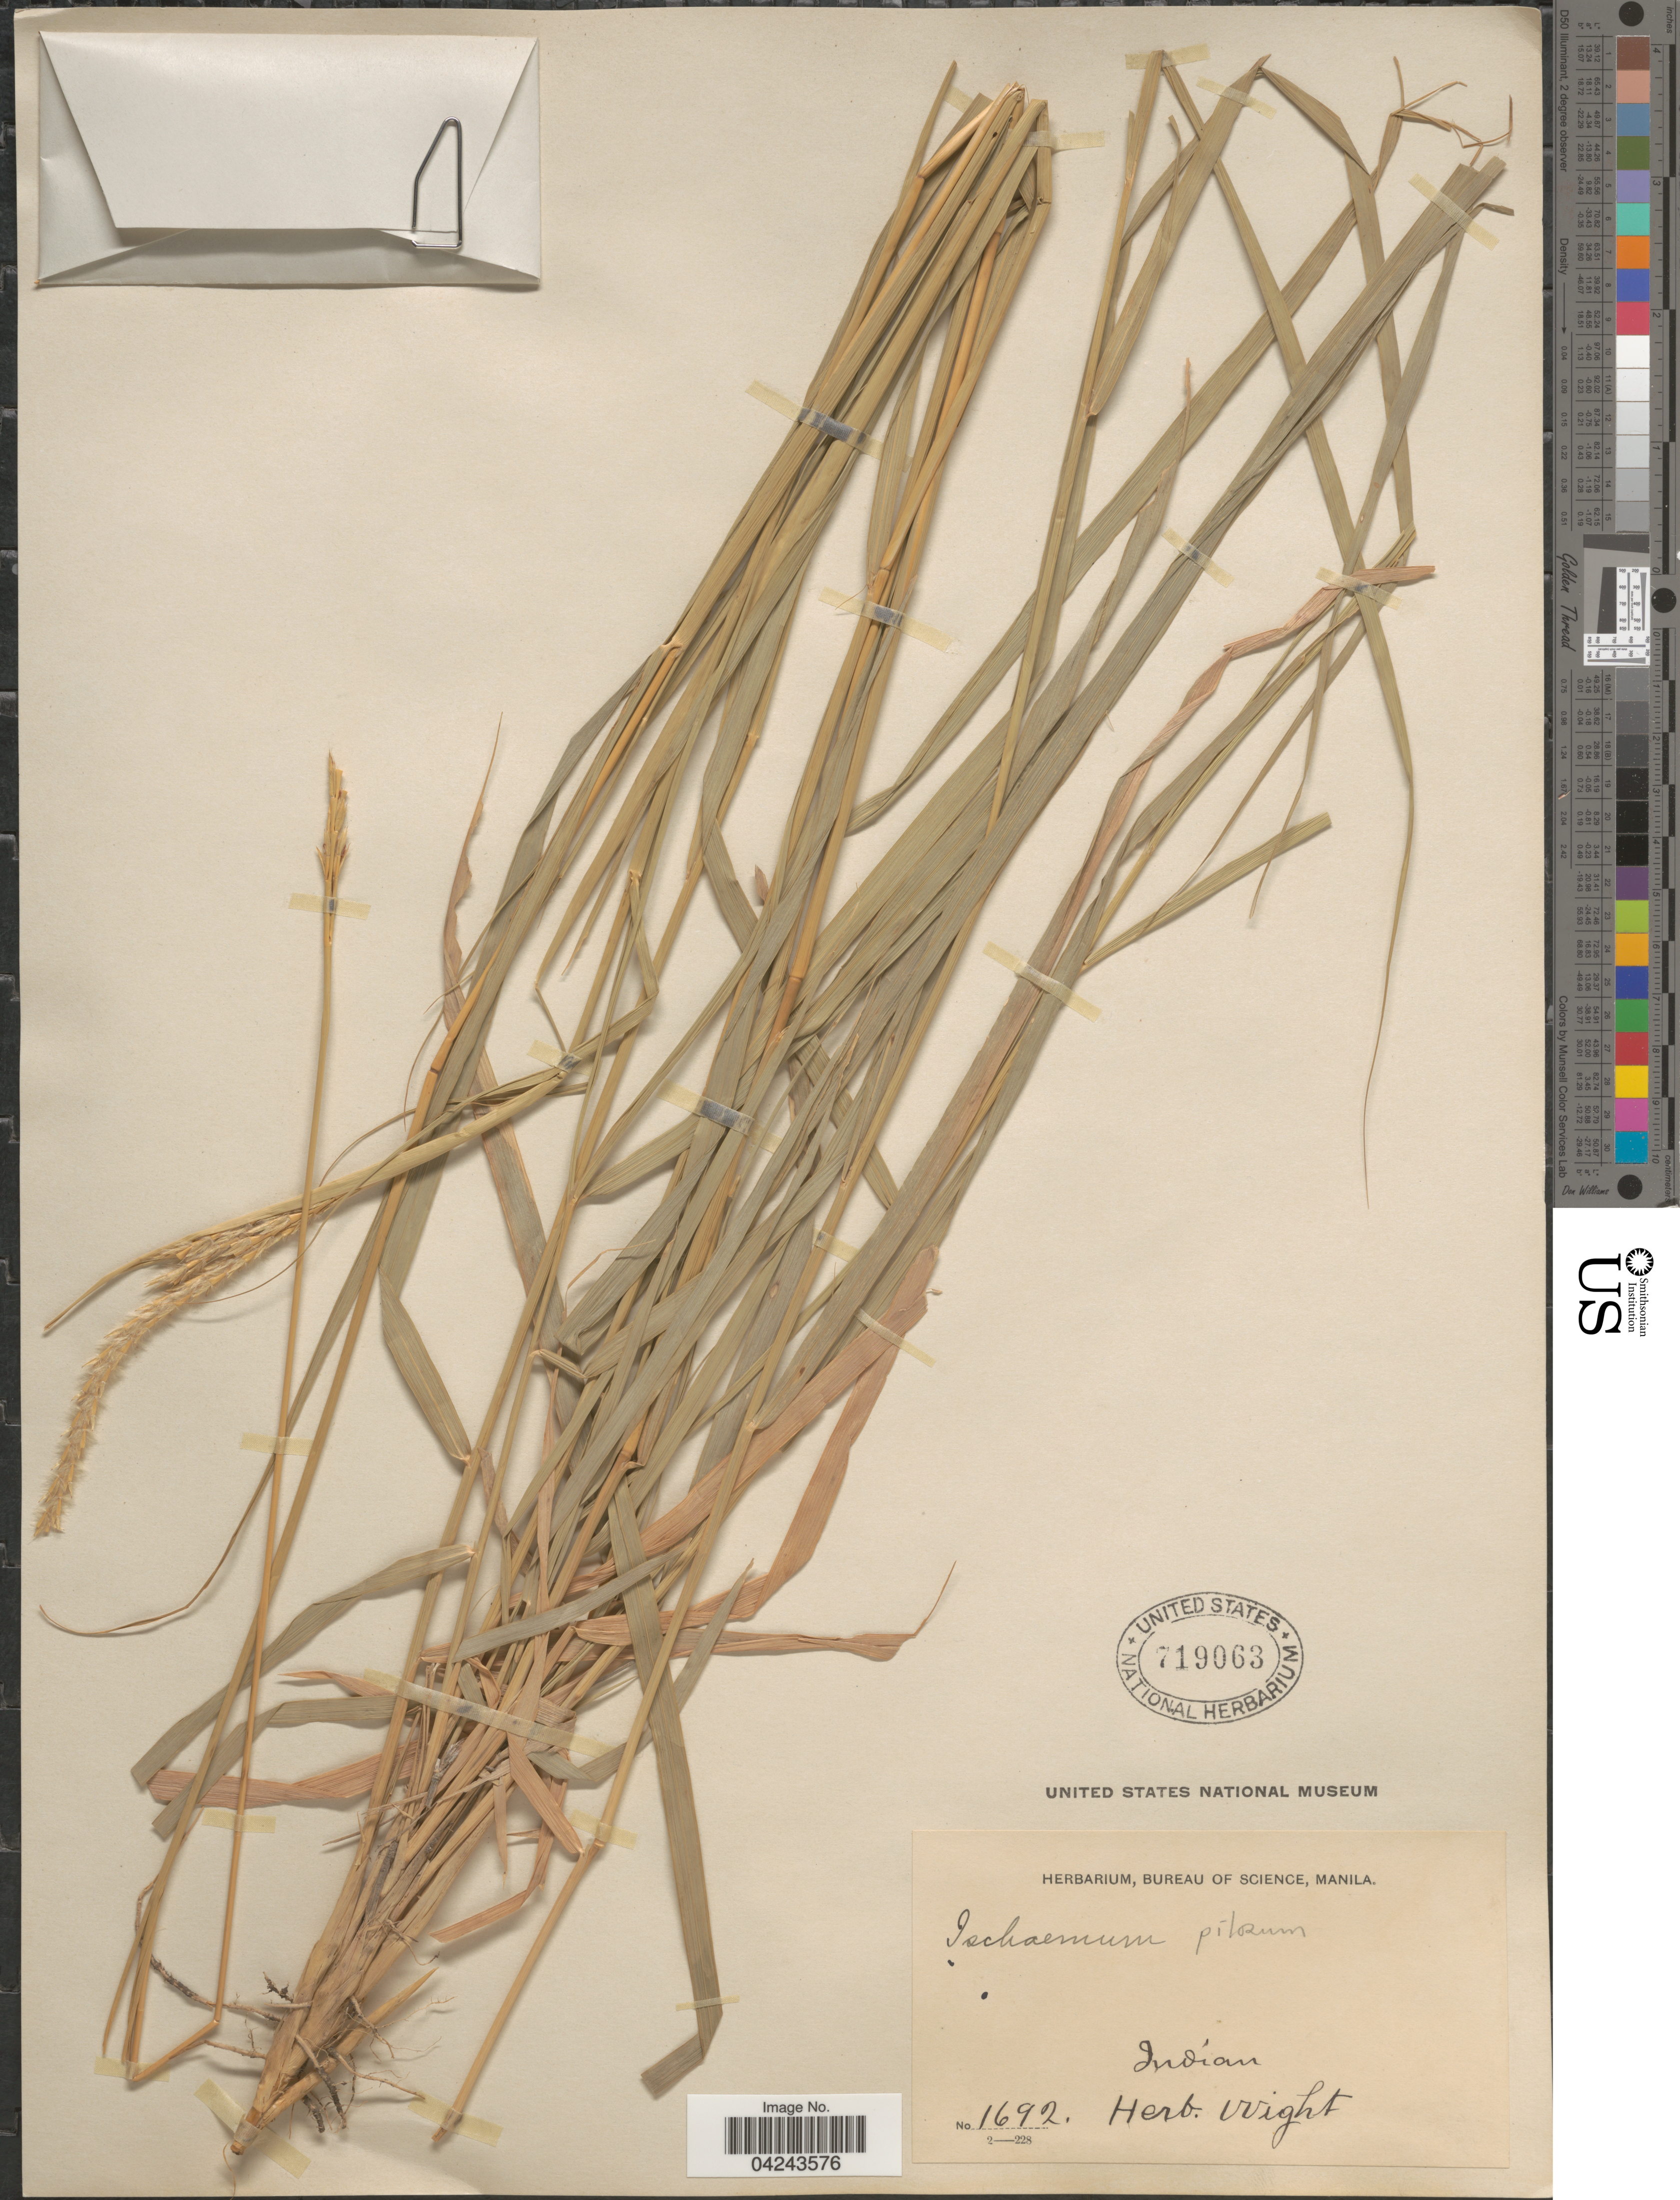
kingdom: Plantae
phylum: Tracheophyta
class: Liliopsida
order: Poales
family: Poaceae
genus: Ischaemum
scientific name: Ischaemum polystachyum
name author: J. Presl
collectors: ex Herb. Wight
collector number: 1692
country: India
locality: Indian.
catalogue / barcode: US 719063